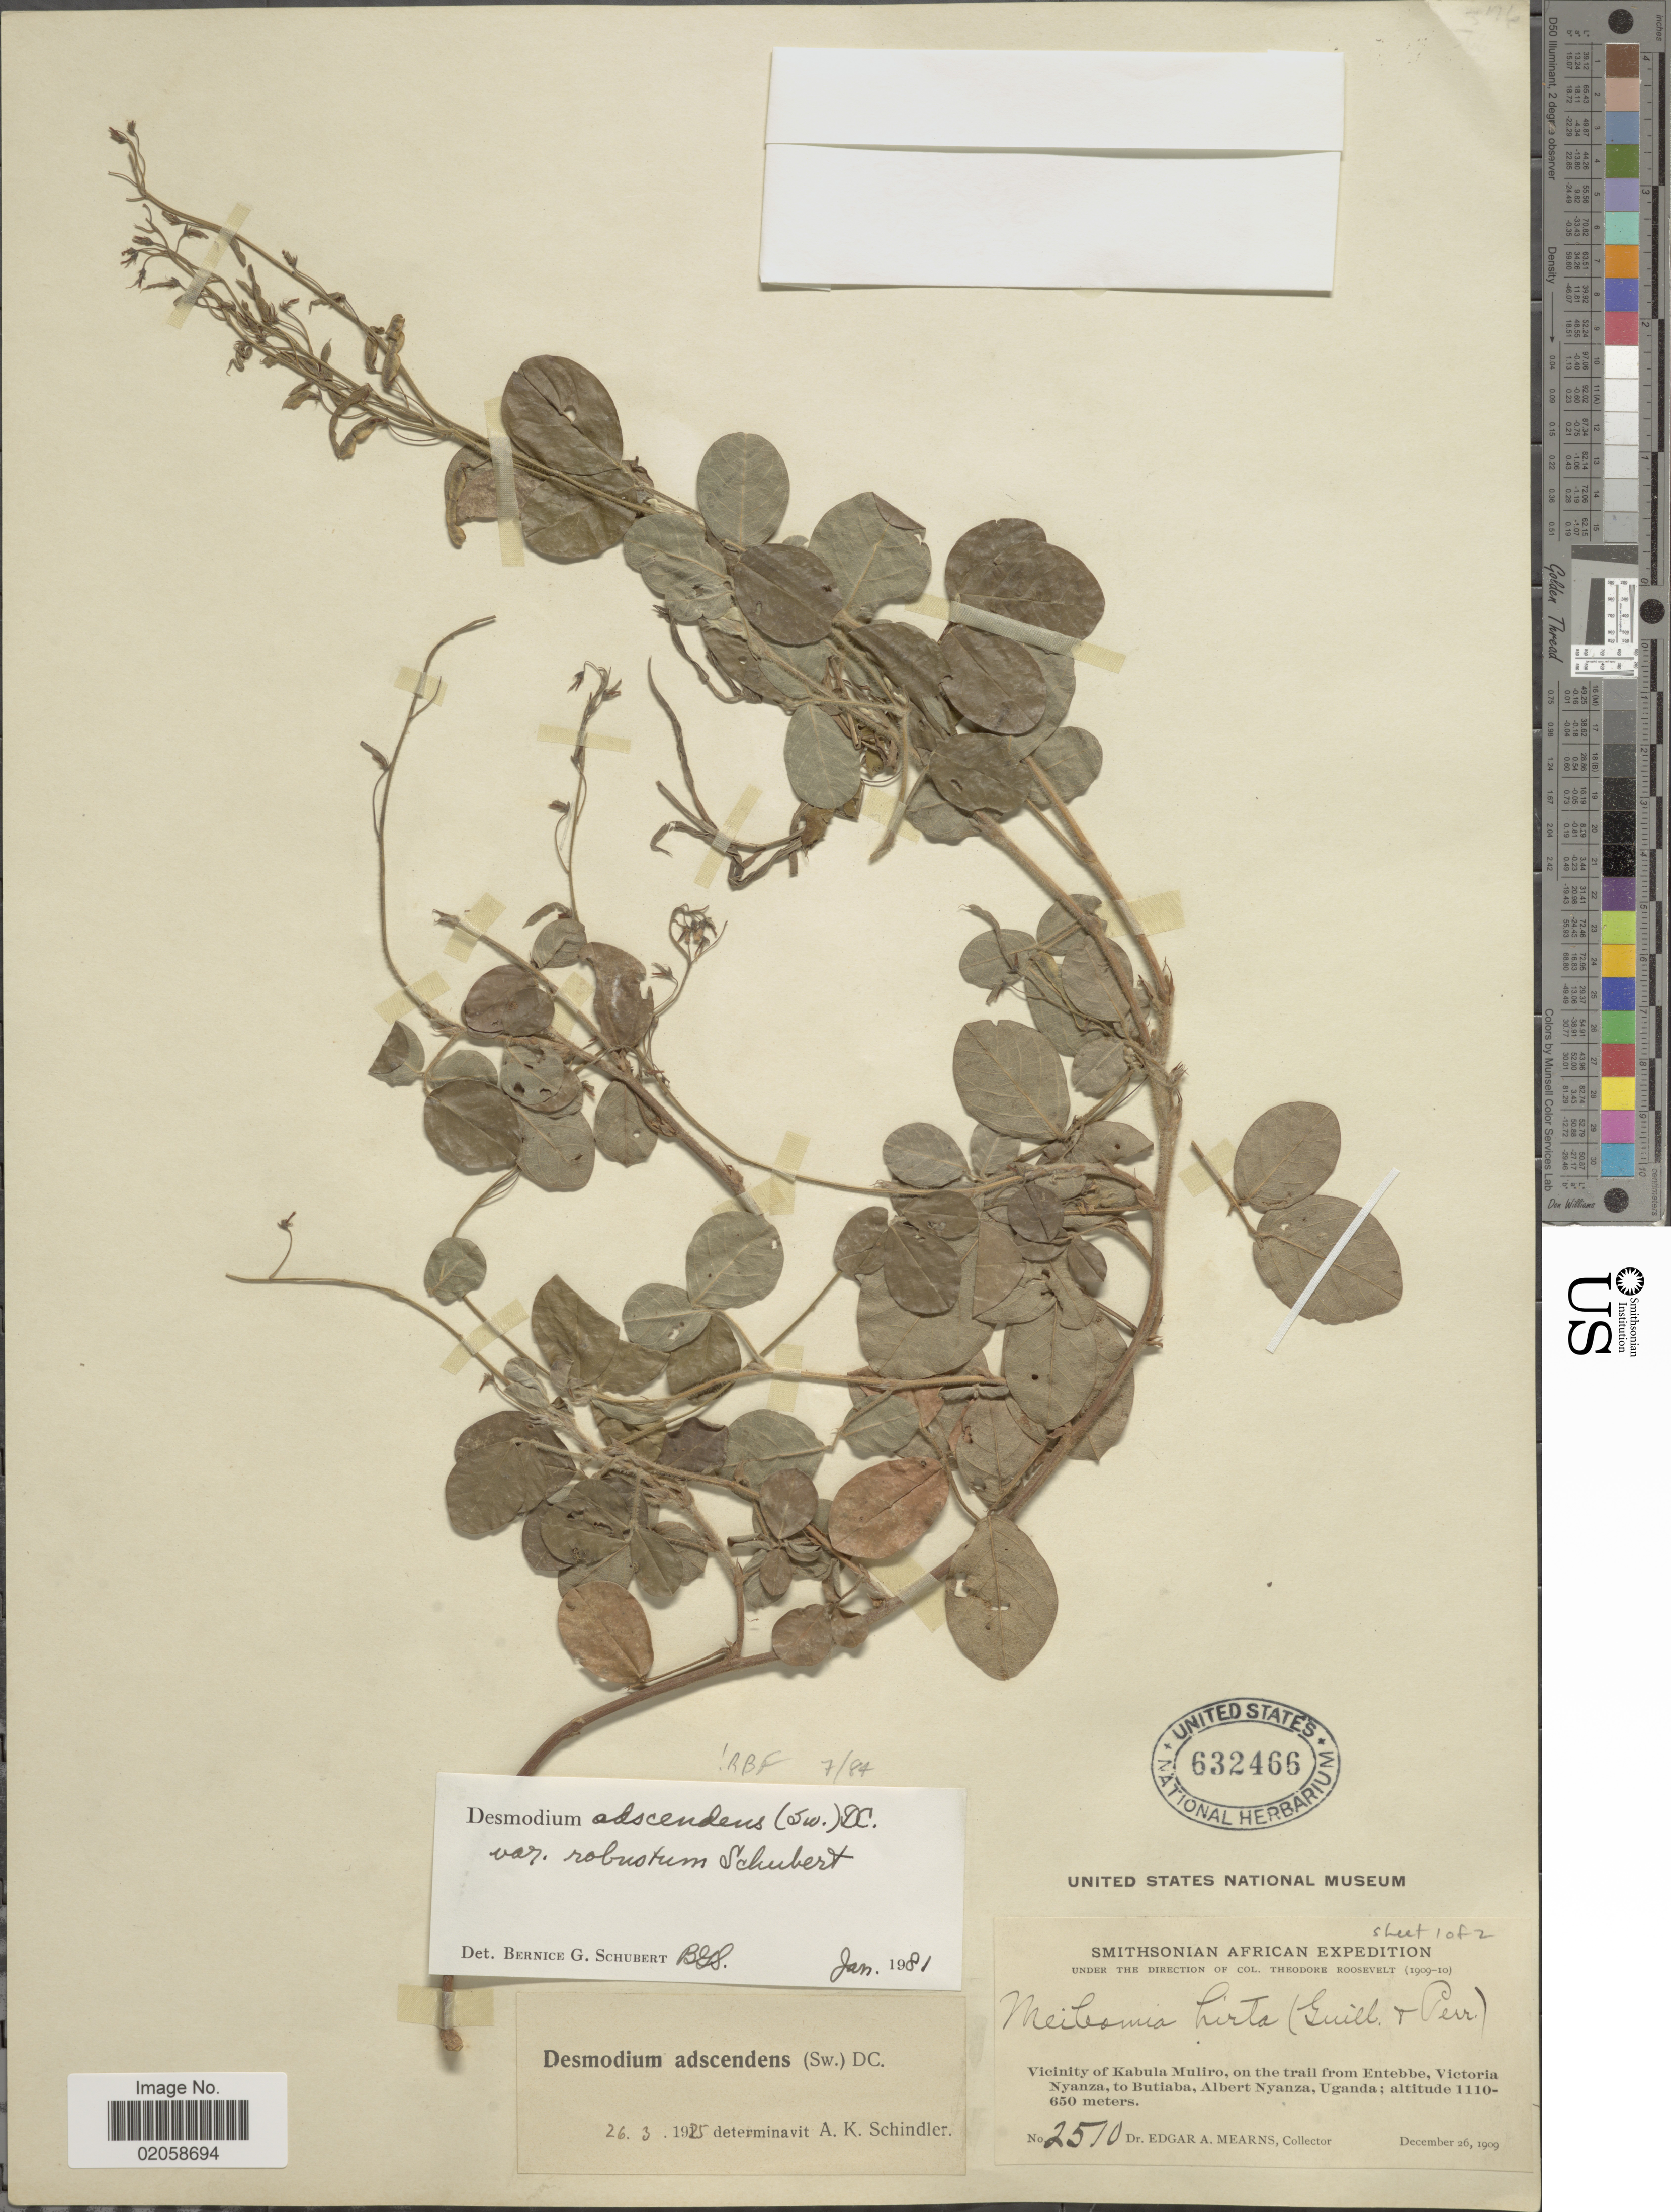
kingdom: Plantae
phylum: Tracheophyta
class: Magnoliopsida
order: Fabales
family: Fabaceae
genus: Grona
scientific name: Grona adscendens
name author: (Sw.) H. Ohashi & K. Ohashi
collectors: E. A. Mearns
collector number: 2510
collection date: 1909-12-26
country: Uganda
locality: Vicinity of Kabula Muliro, on the trail from Entebbe, Victoria Nyanza, to Butiaba, ALbert Nyanza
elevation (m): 650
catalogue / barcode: US 632466